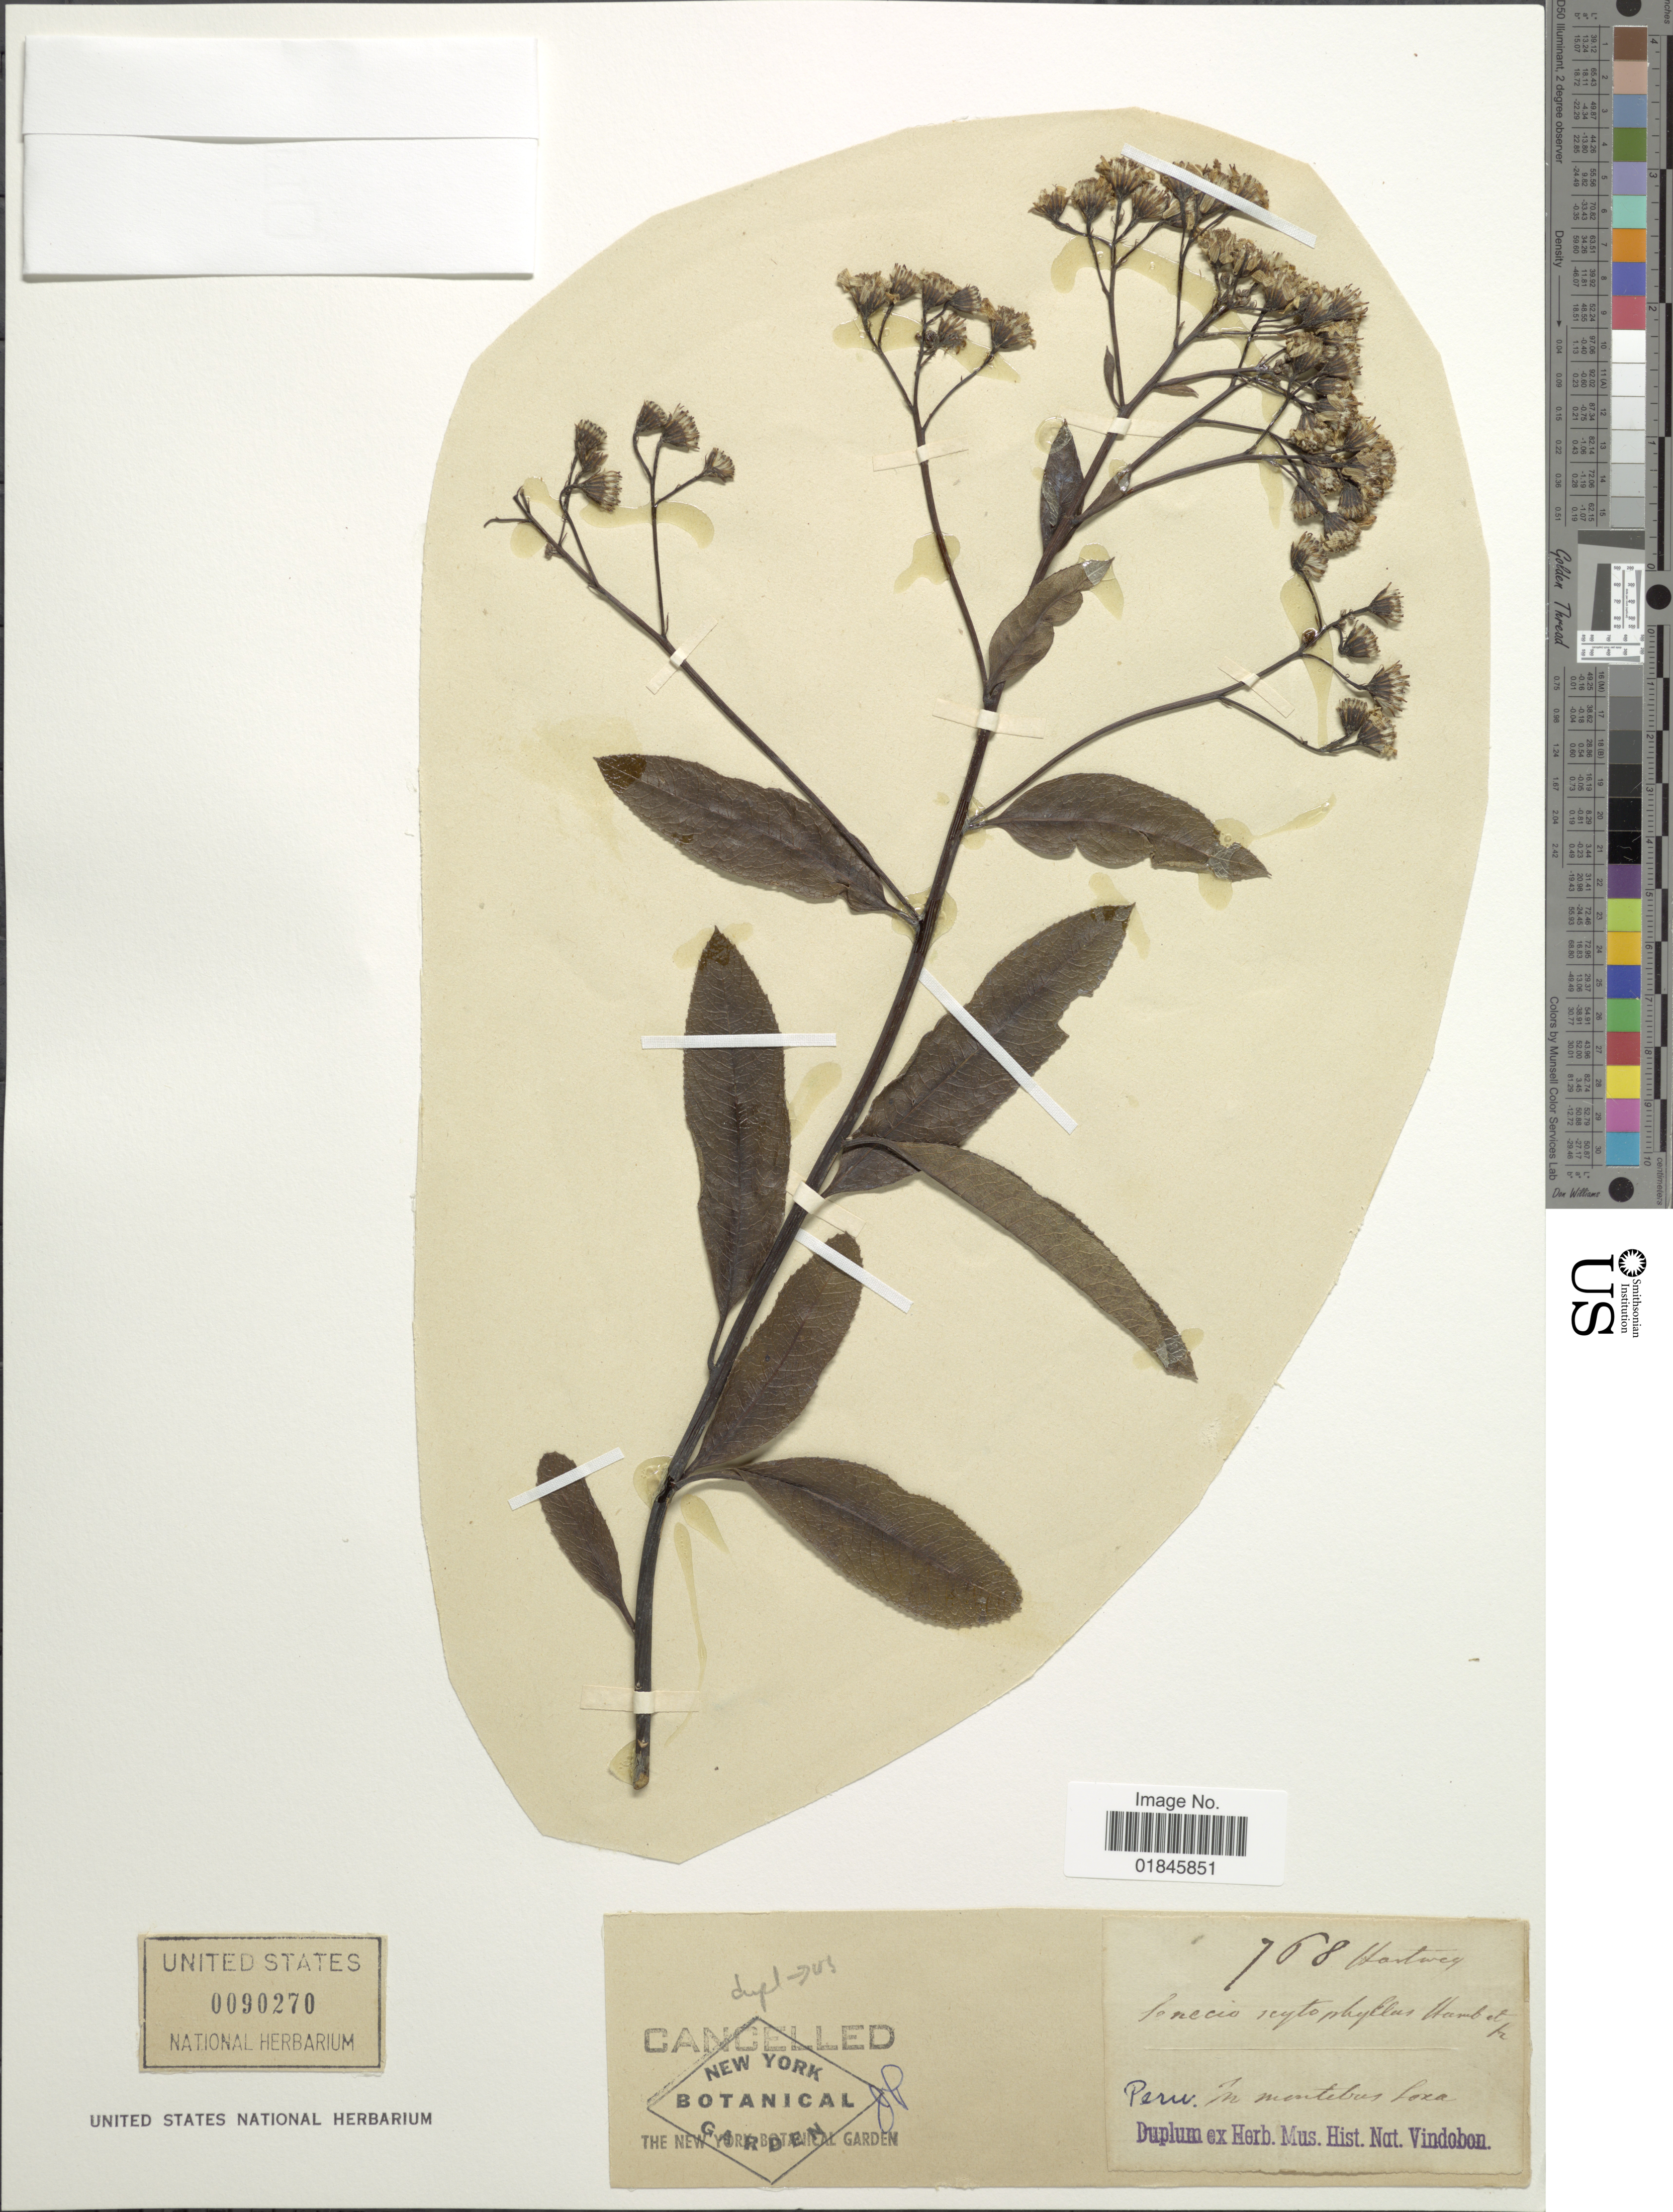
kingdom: Plantae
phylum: Tracheophyta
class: Magnoliopsida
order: Asterales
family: Asteraceae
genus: Pentacalia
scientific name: Pentacalia scitophylla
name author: Kunth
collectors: Hartweg, --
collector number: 768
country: Peru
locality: Peru: In montibus Lara [interpreted]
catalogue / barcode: US 90270